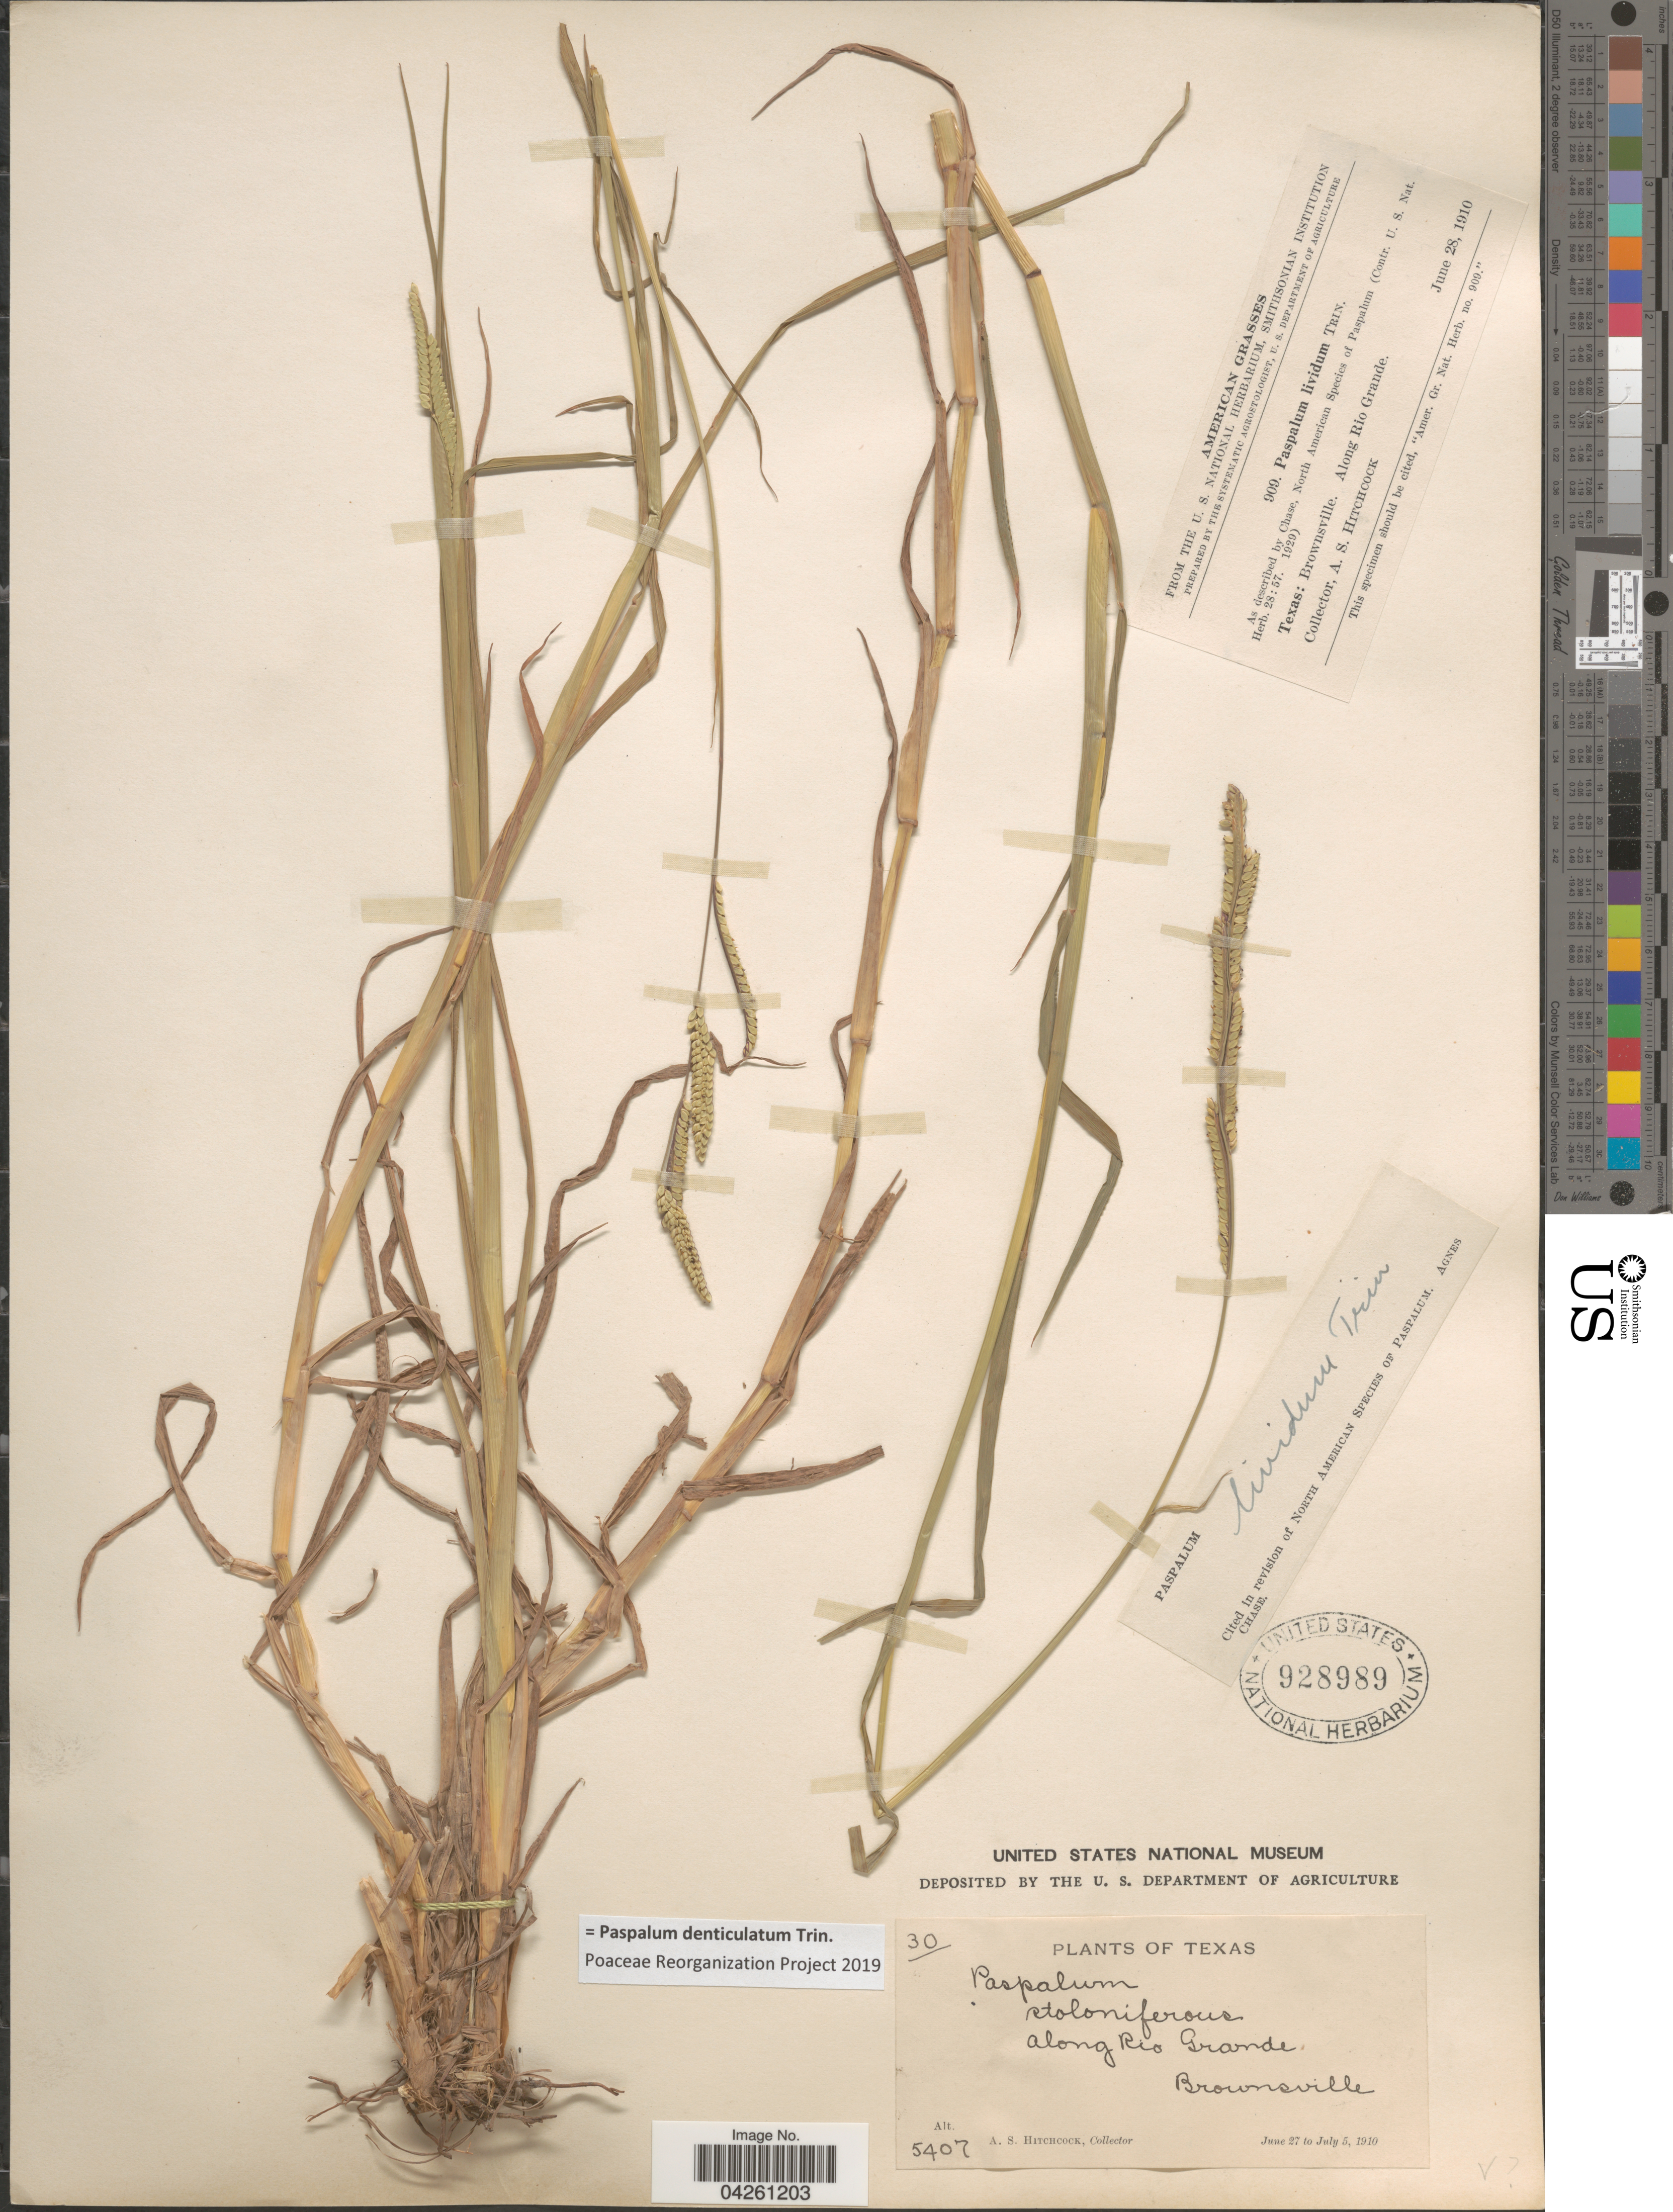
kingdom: Plantae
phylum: Tracheophyta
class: Liliopsida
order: Poales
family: Poaceae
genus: Paspalum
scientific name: Paspalum denticulatum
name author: Trin.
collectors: A. S. Hitchcock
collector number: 5407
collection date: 1910-06-28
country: United States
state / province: Texas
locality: Along Rio Grande. Brownsville.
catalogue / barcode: US 928989